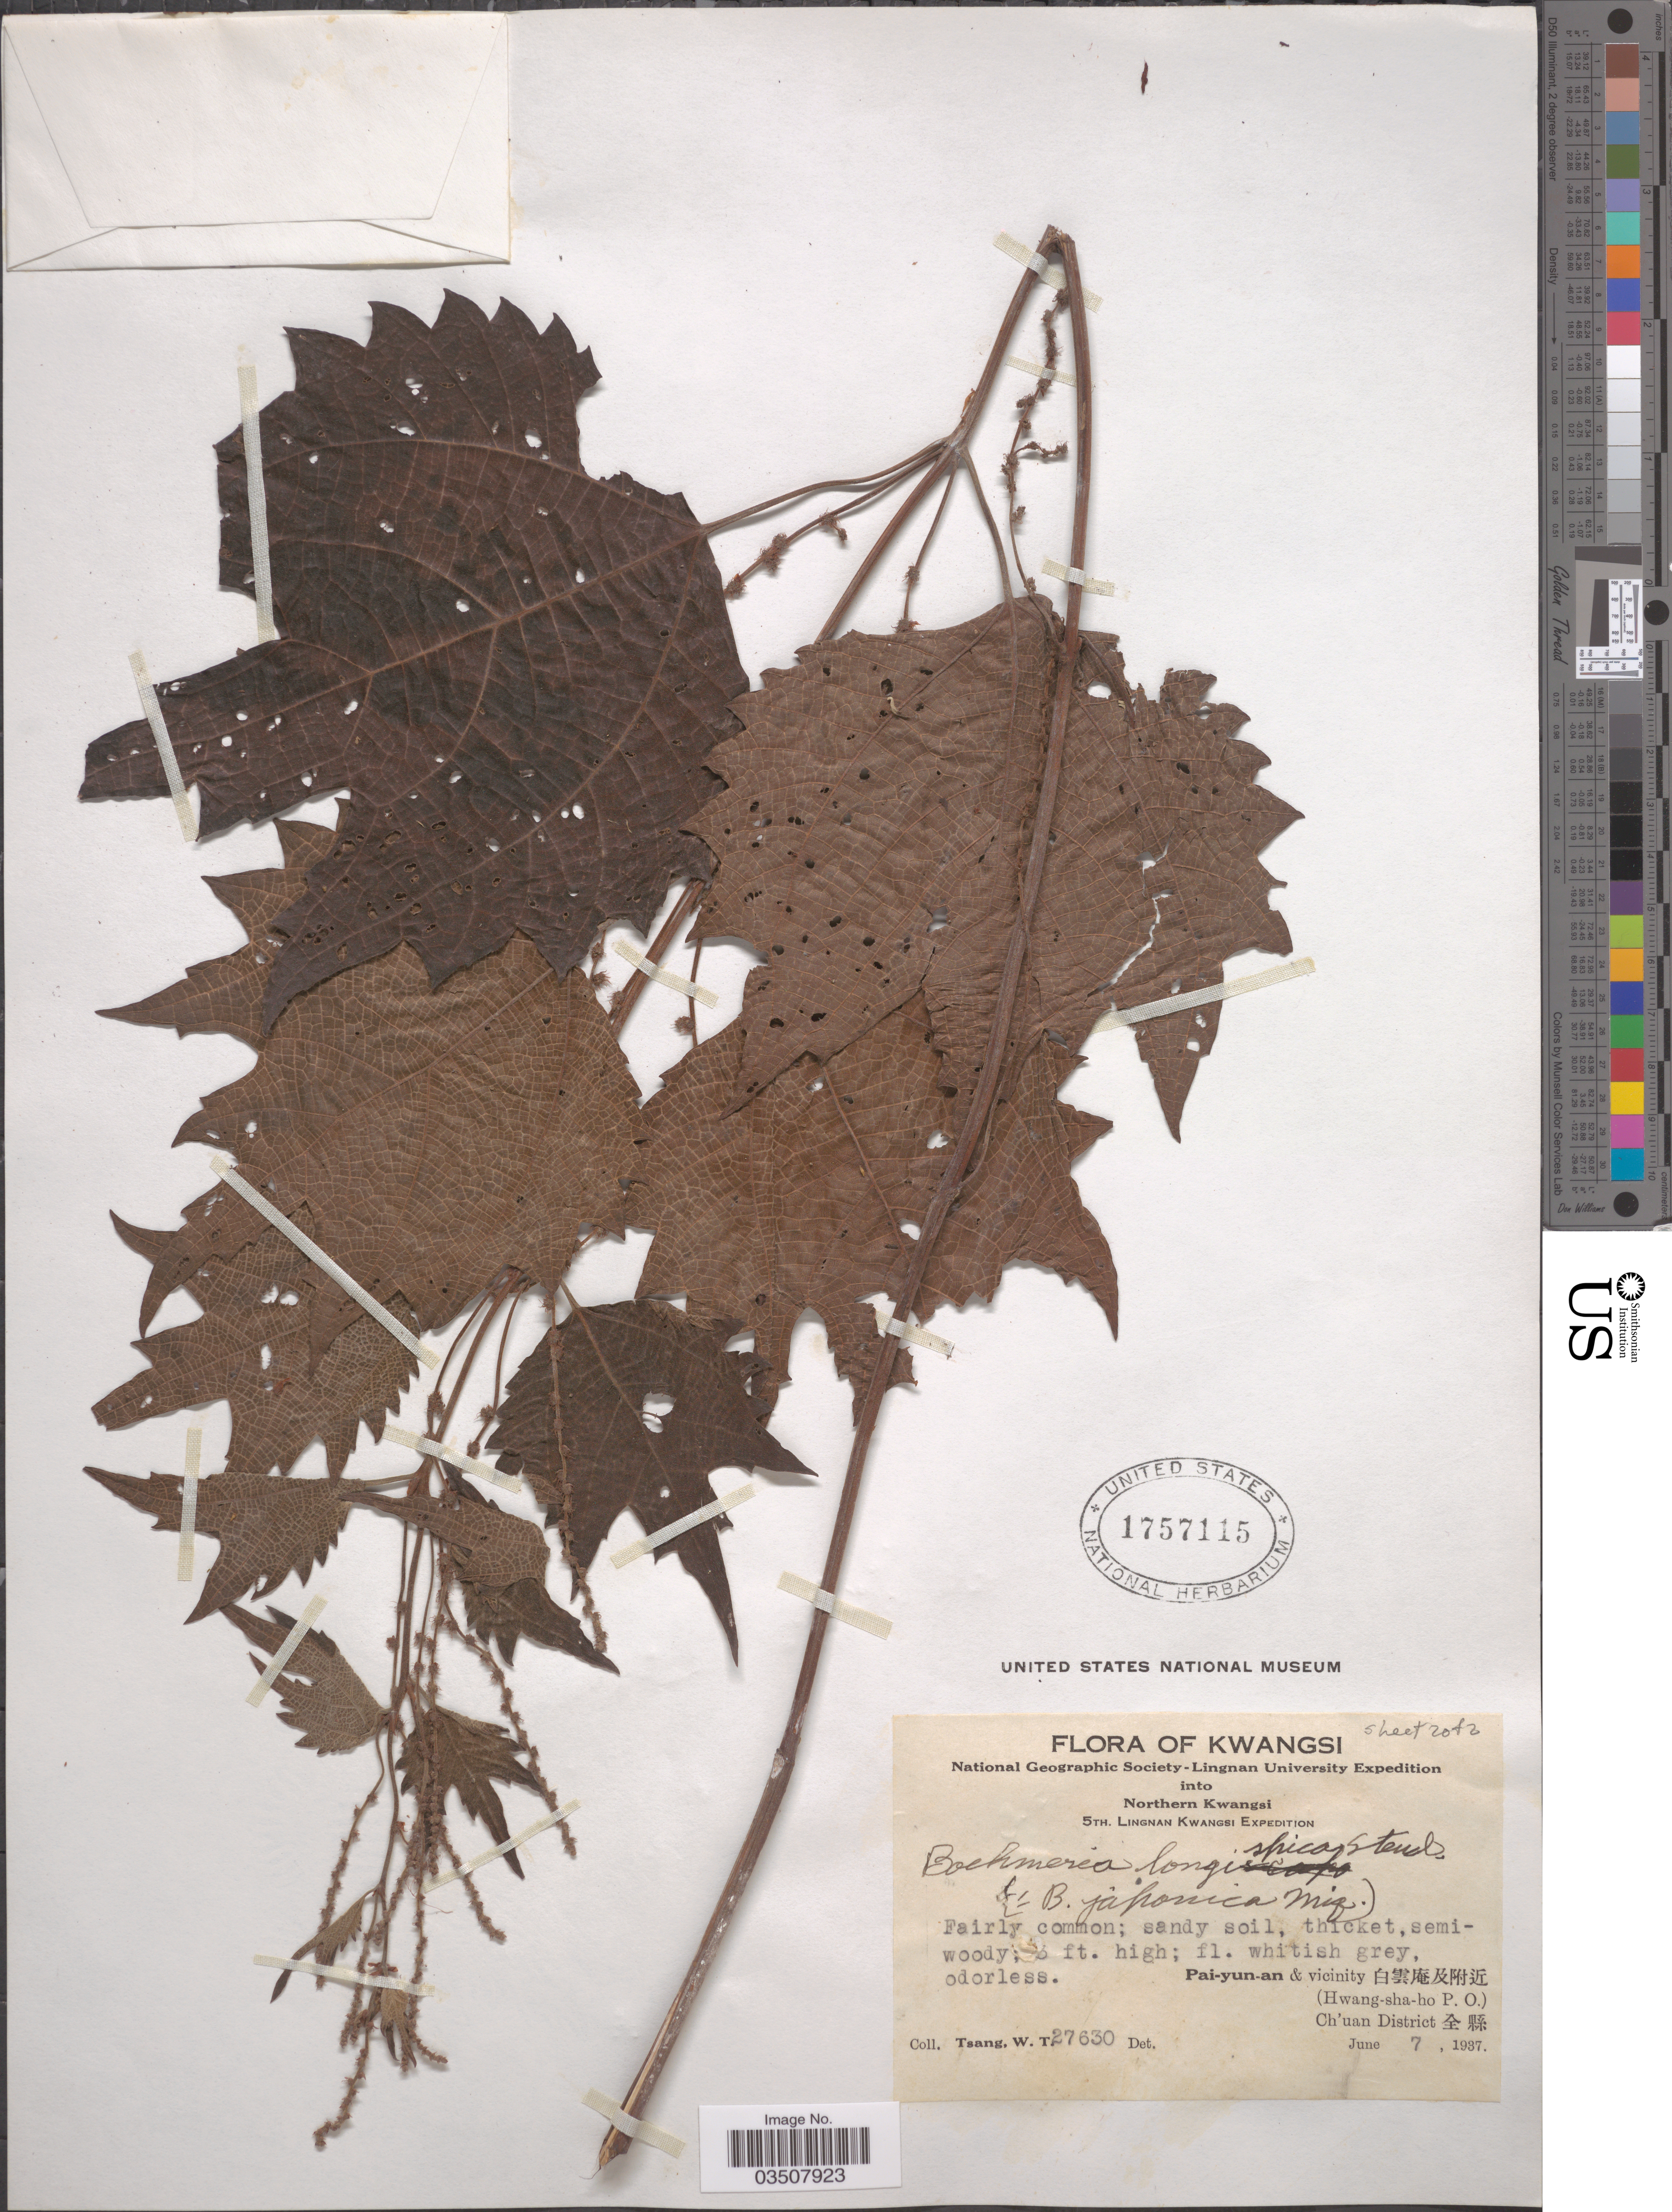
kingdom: Plantae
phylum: Tracheophyta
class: Magnoliopsida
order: Rosales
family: Urticaceae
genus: Boehmeria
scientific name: Boehmeria japonica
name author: (L. f.) Miq.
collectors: W. T. Tsang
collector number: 27630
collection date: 1937-06-07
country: China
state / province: Guangxi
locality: Kwangsi. Northern Kwangsi. Pai-yun-an & vicinity X. (Hwang-sha-ho P.O.). Ch'uan District X.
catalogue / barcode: US 1757115